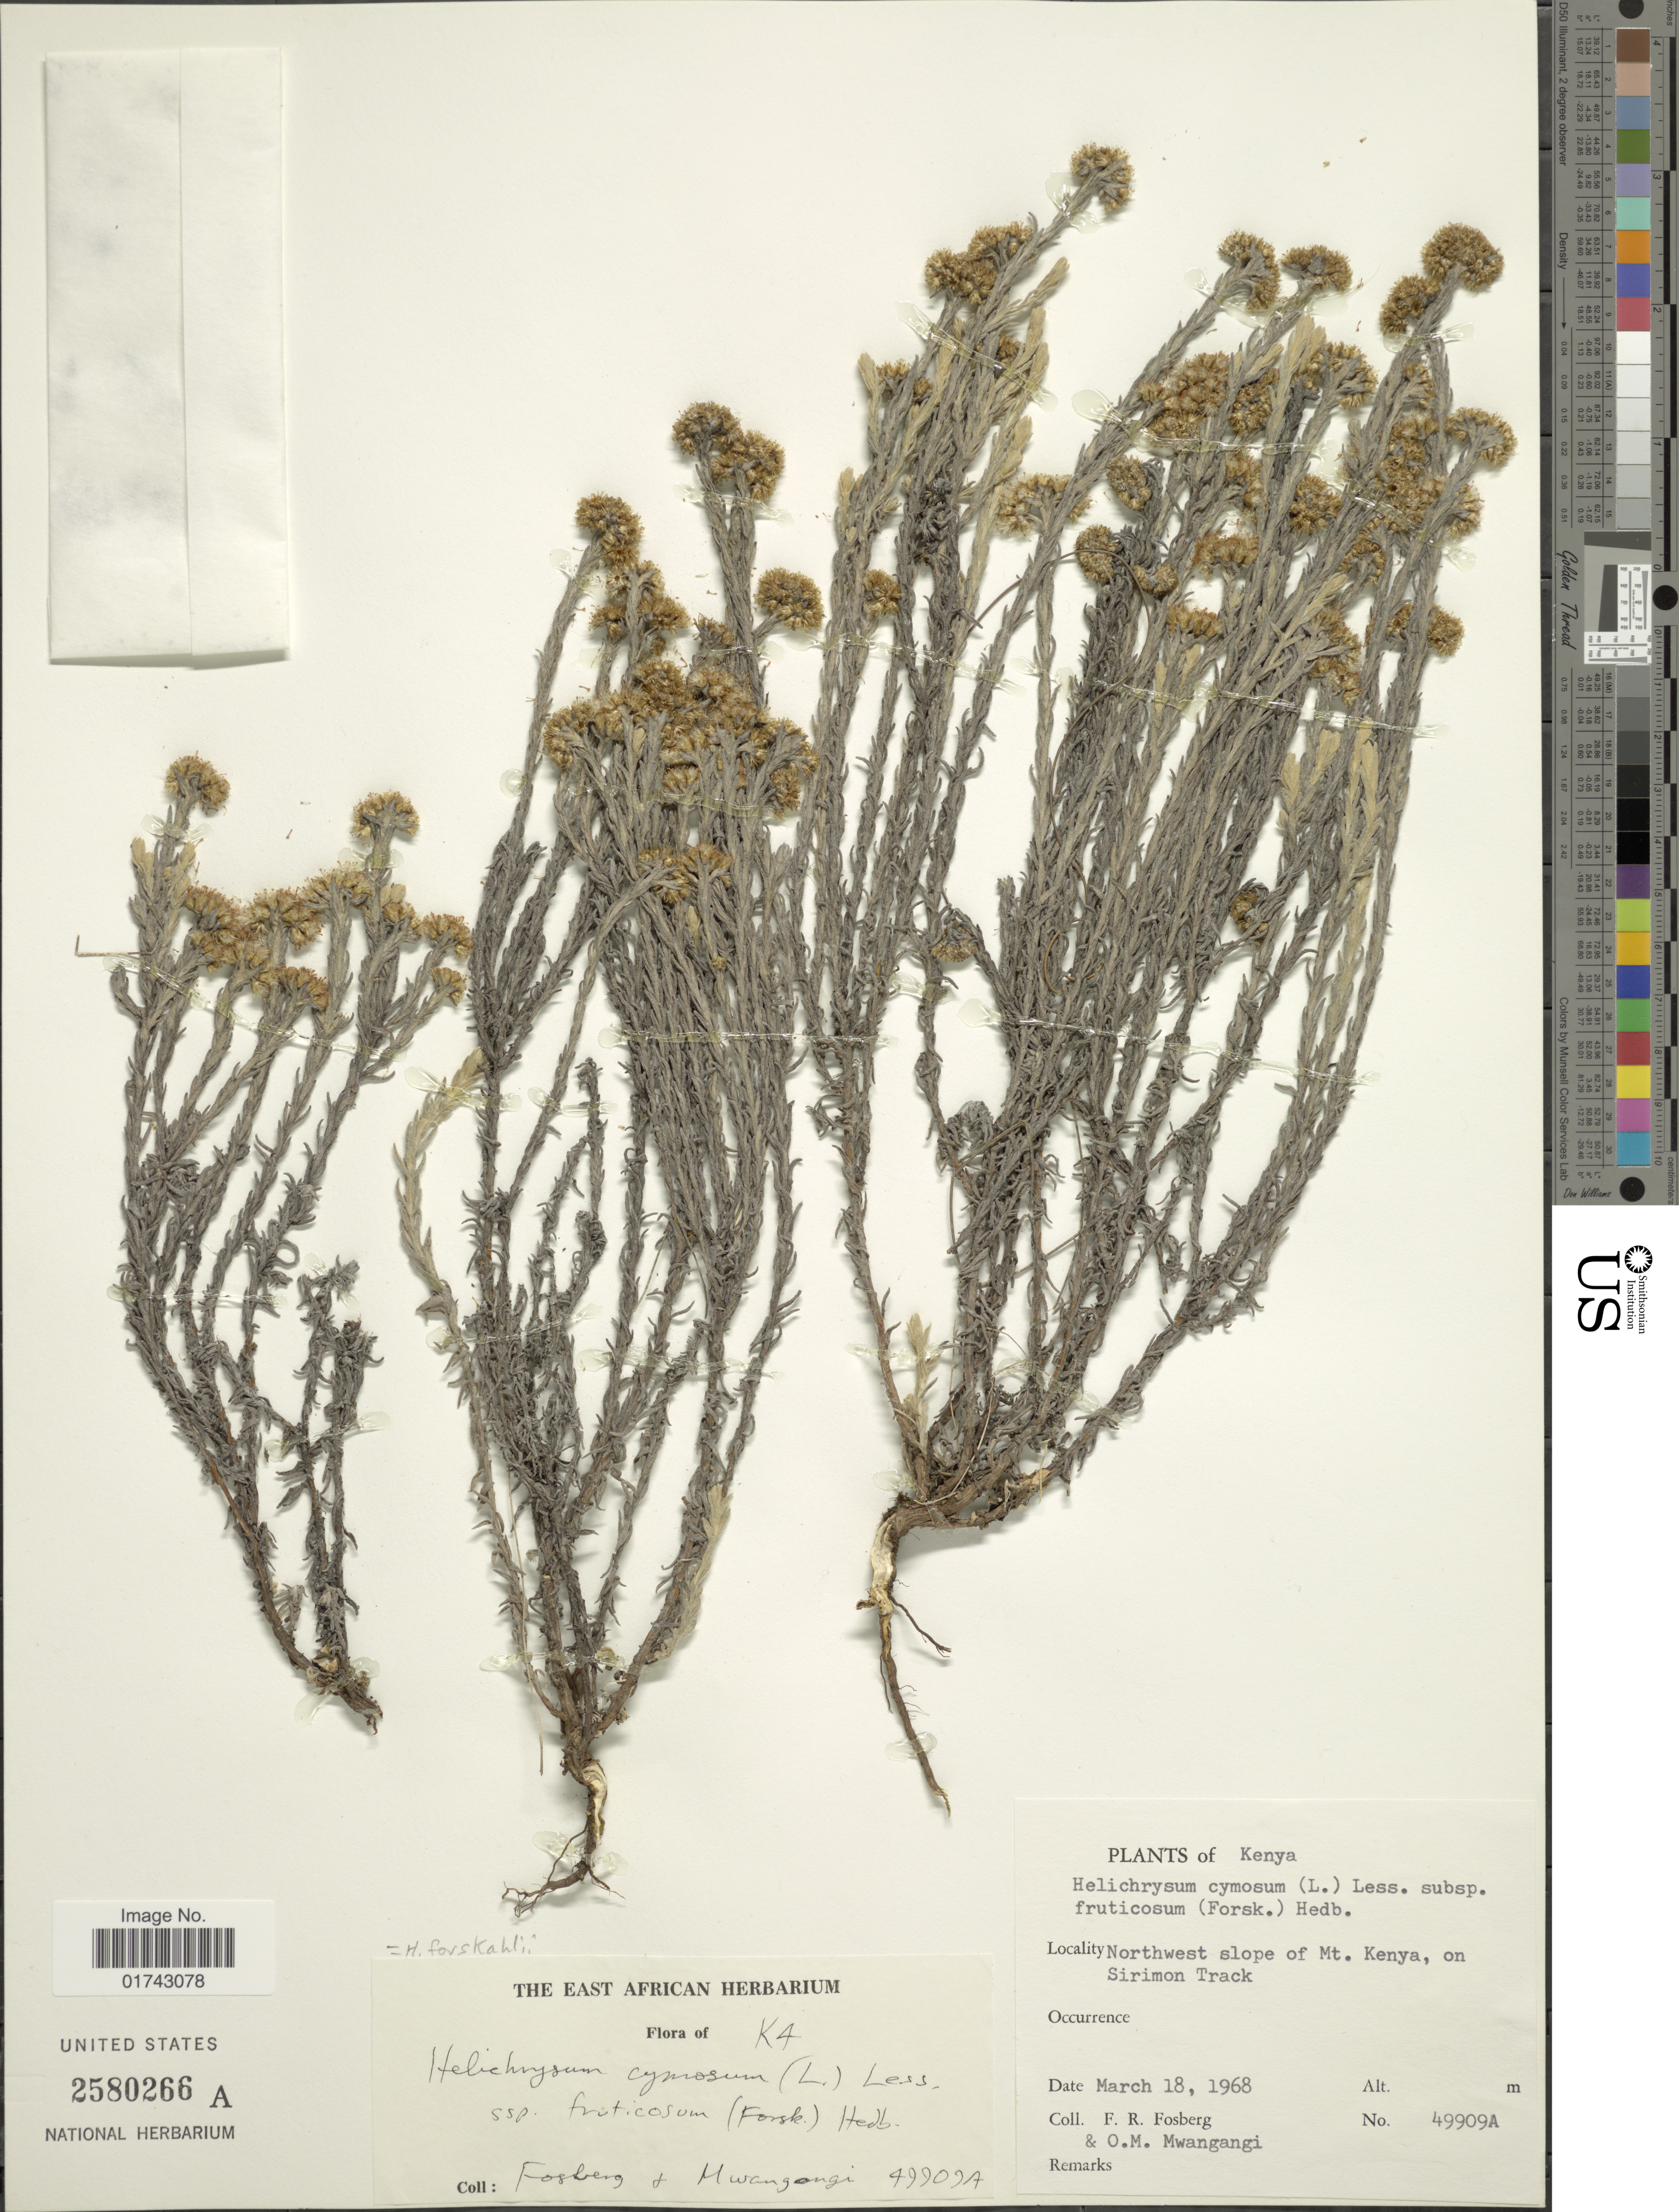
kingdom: Plantae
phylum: Tracheophyta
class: Magnoliopsida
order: Asterales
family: Asteraceae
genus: Helichrysum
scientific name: Helichrysum forskahlii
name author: (J.F. Gmel.) Hilliard & B.L. Burtt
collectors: F. R. Fosberg & O. M. Mwangangi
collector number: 49909A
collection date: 1968-03-18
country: Kenya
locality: Northwest slope of Mt. Kenya, on Sirimon Track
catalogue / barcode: US 2580266A